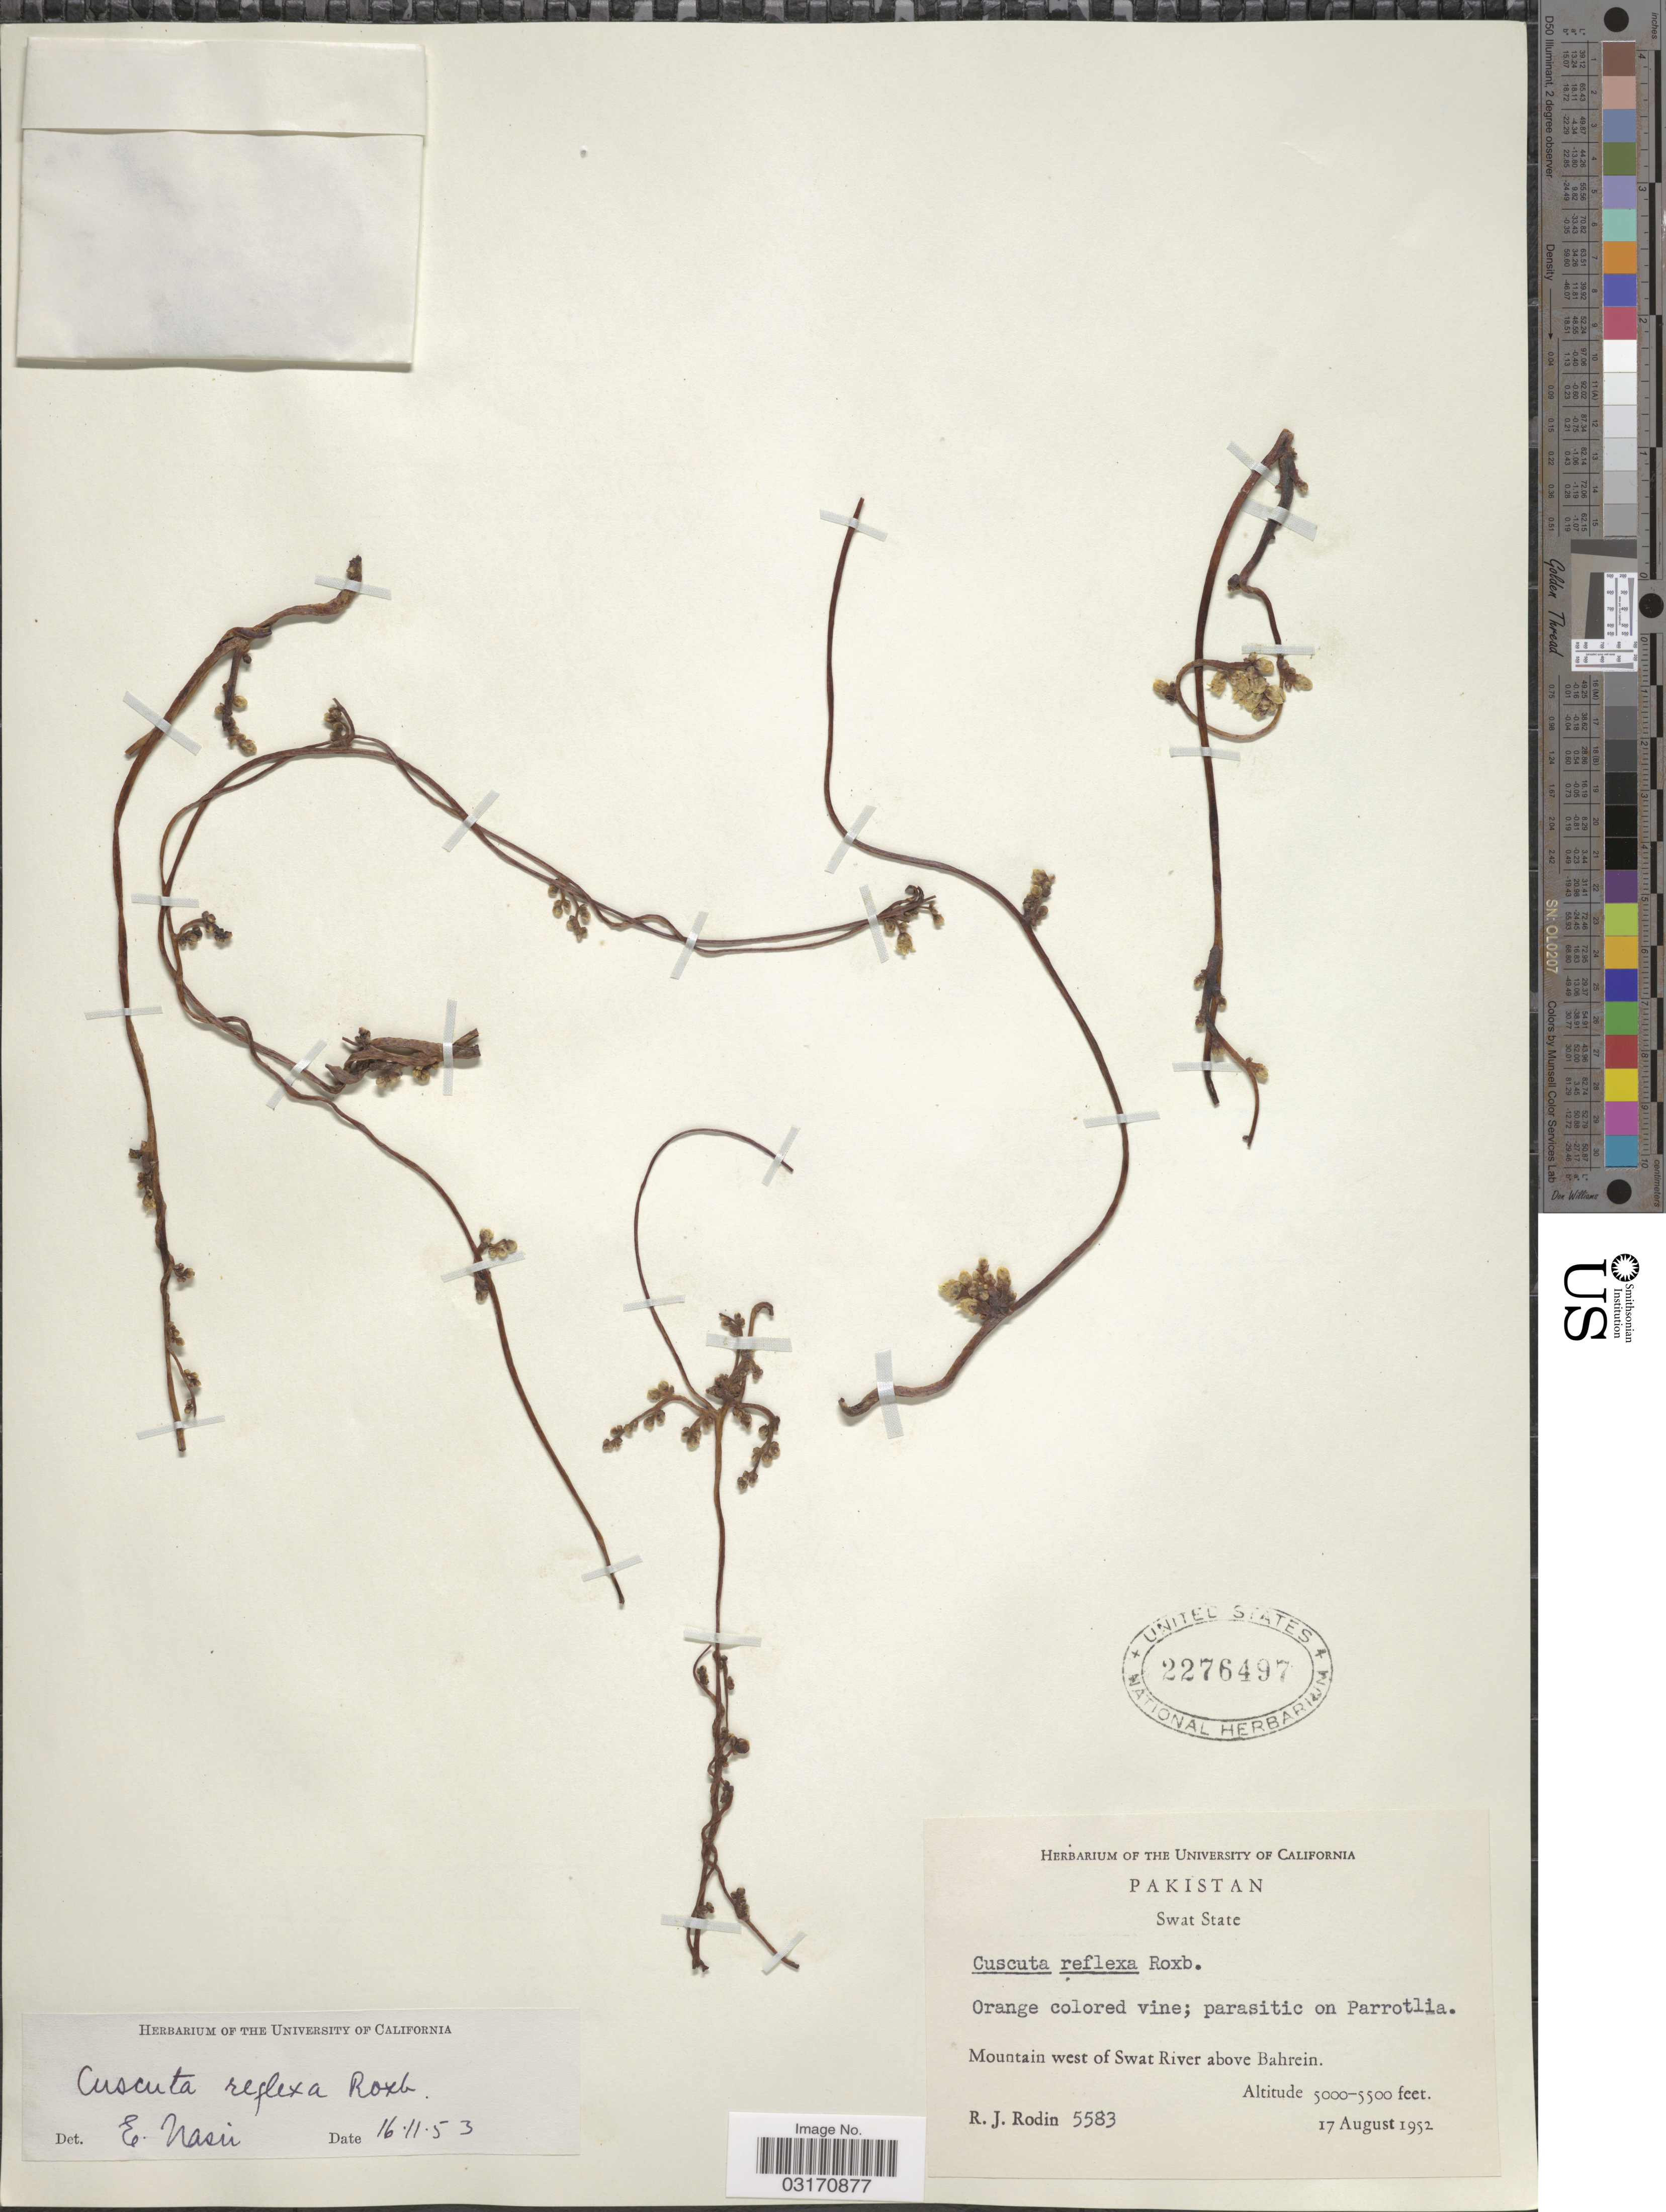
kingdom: Plantae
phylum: Tracheophyta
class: Magnoliopsida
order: Solanales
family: Convolvulaceae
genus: Cuscuta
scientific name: Cuscuta reflexa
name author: Roxb.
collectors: R. J. Rodin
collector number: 5583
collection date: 1952-08-17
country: Pakistan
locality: Swate State. Mountain west of Swat River above Bahrein.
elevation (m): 1524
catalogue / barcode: US 2276497